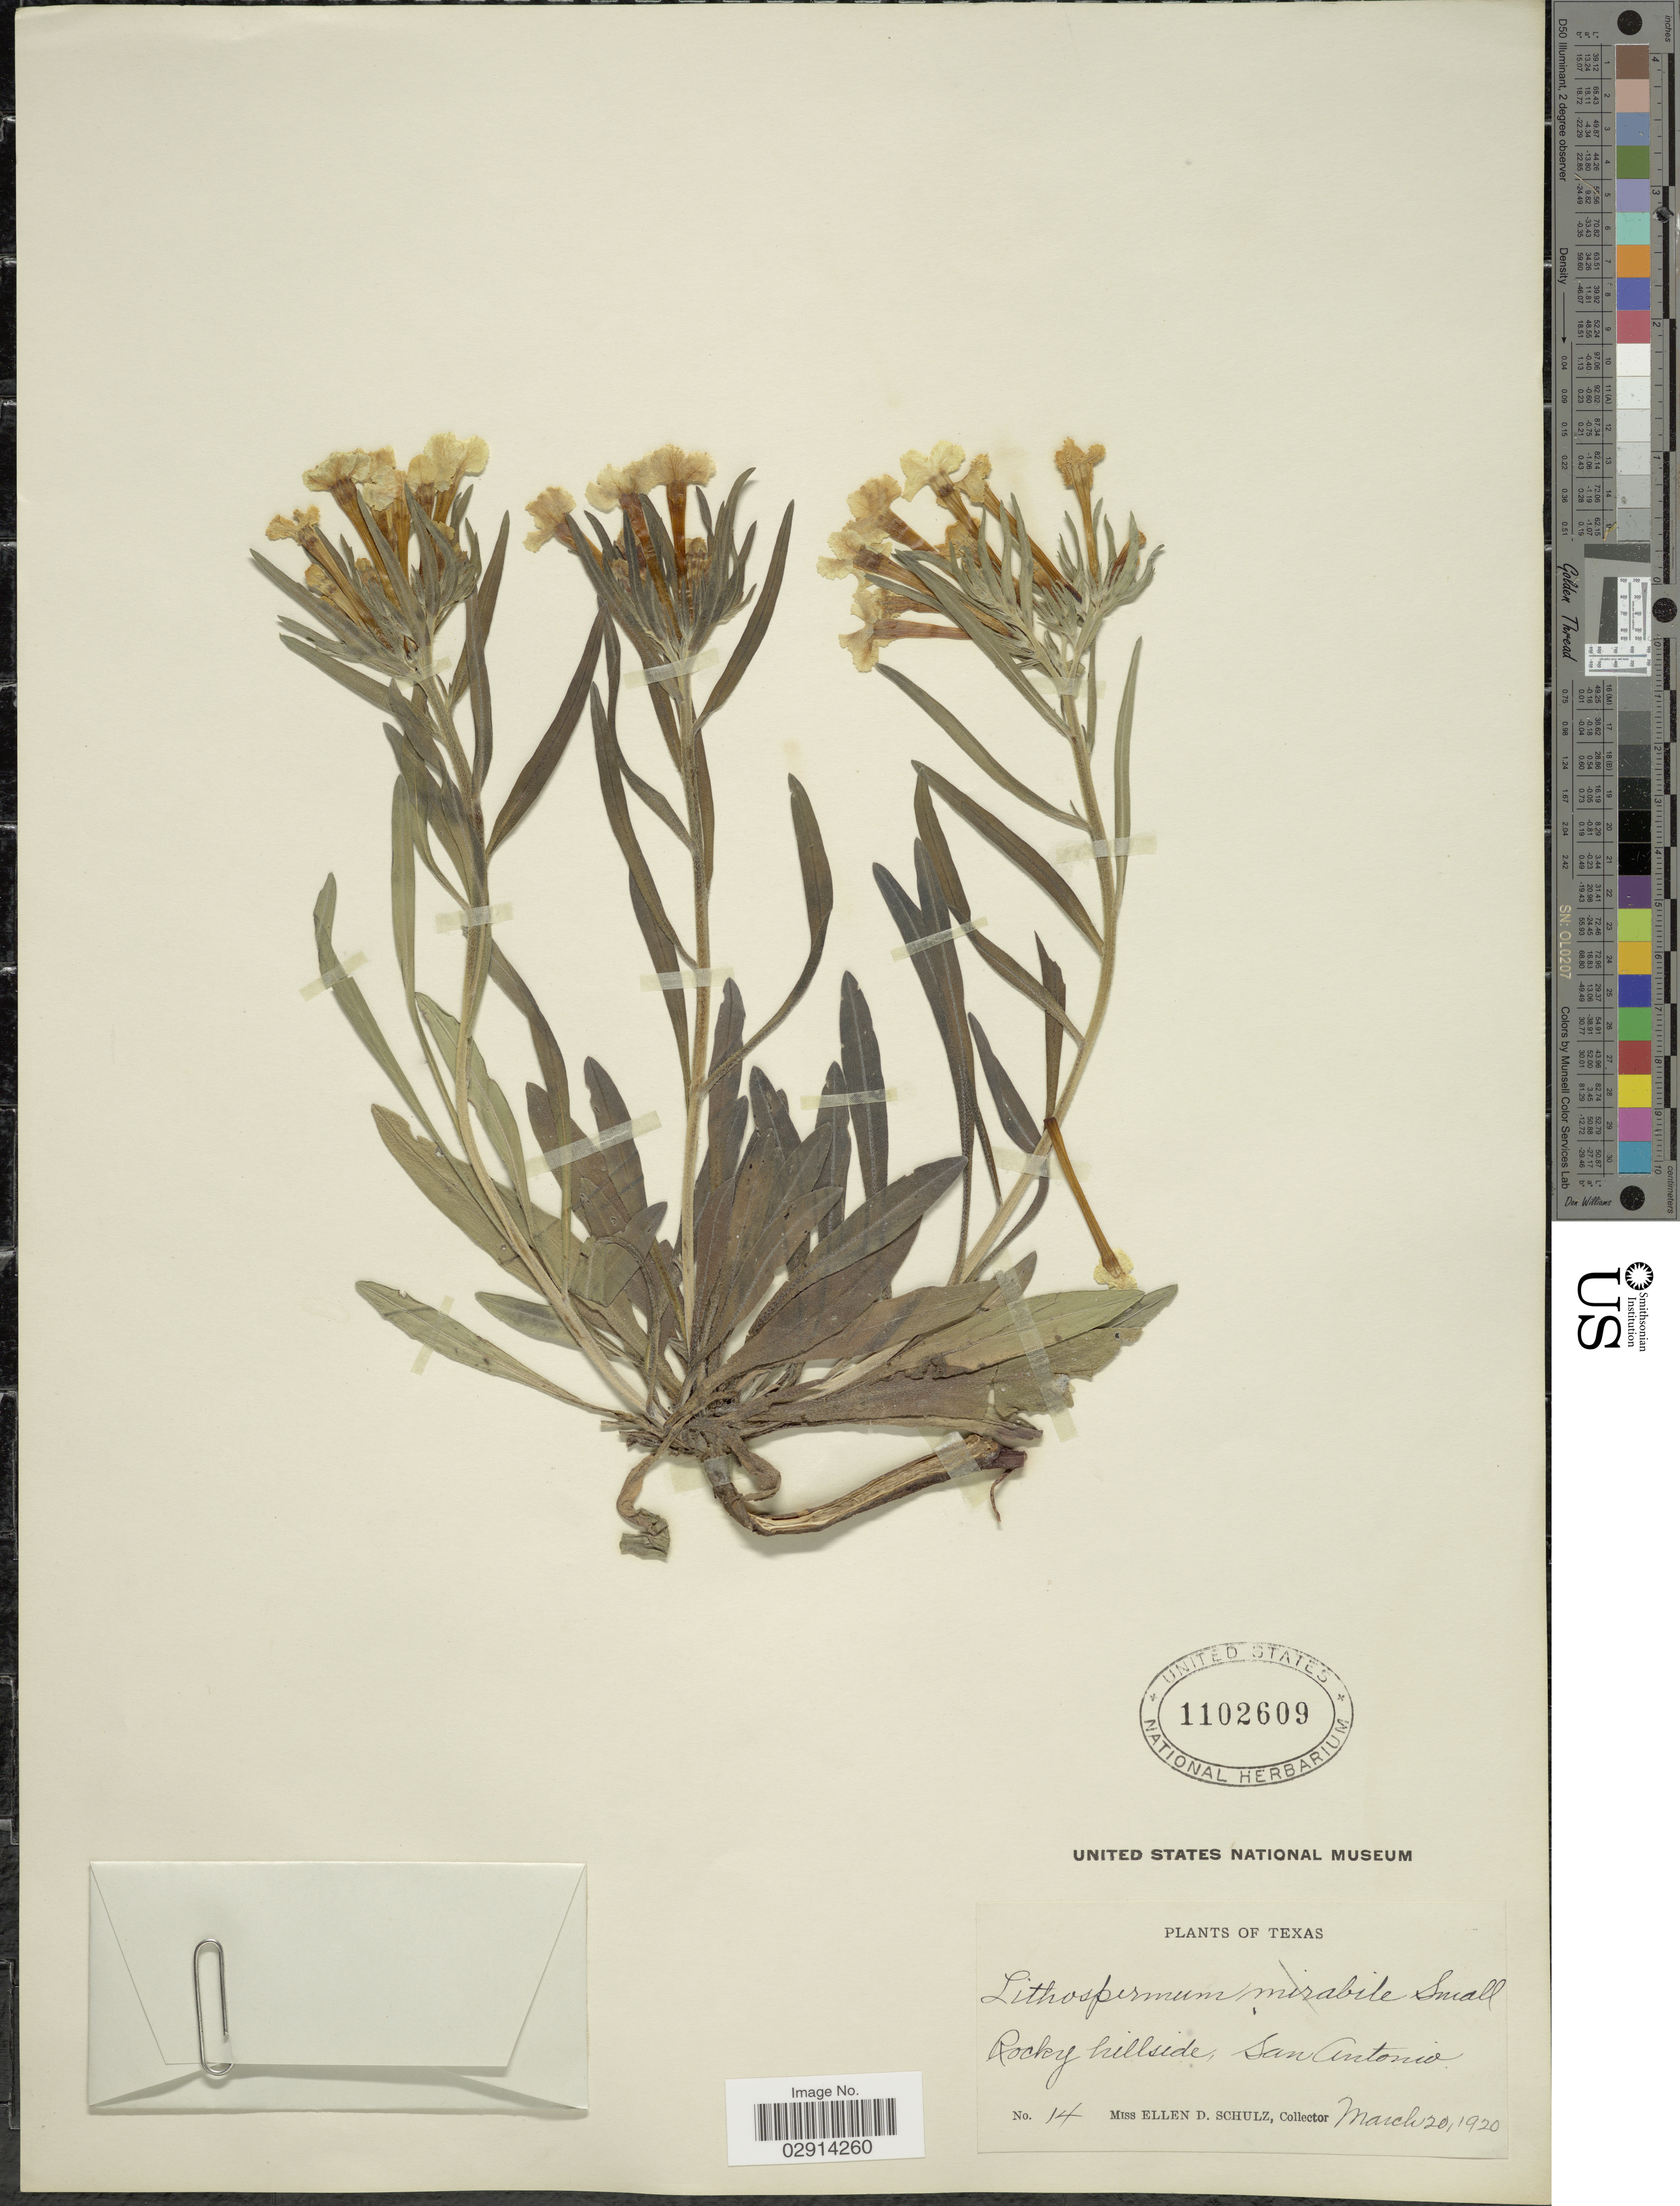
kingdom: Plantae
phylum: Tracheophyta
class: Magnoliopsida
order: Boraginales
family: Boraginaceae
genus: Lithospermum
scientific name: Lithospermum incisum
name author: Lehm.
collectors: E. D. Schulz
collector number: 14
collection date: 1920-03-20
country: United States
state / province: Texas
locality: San Antonio.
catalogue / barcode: US 1102609